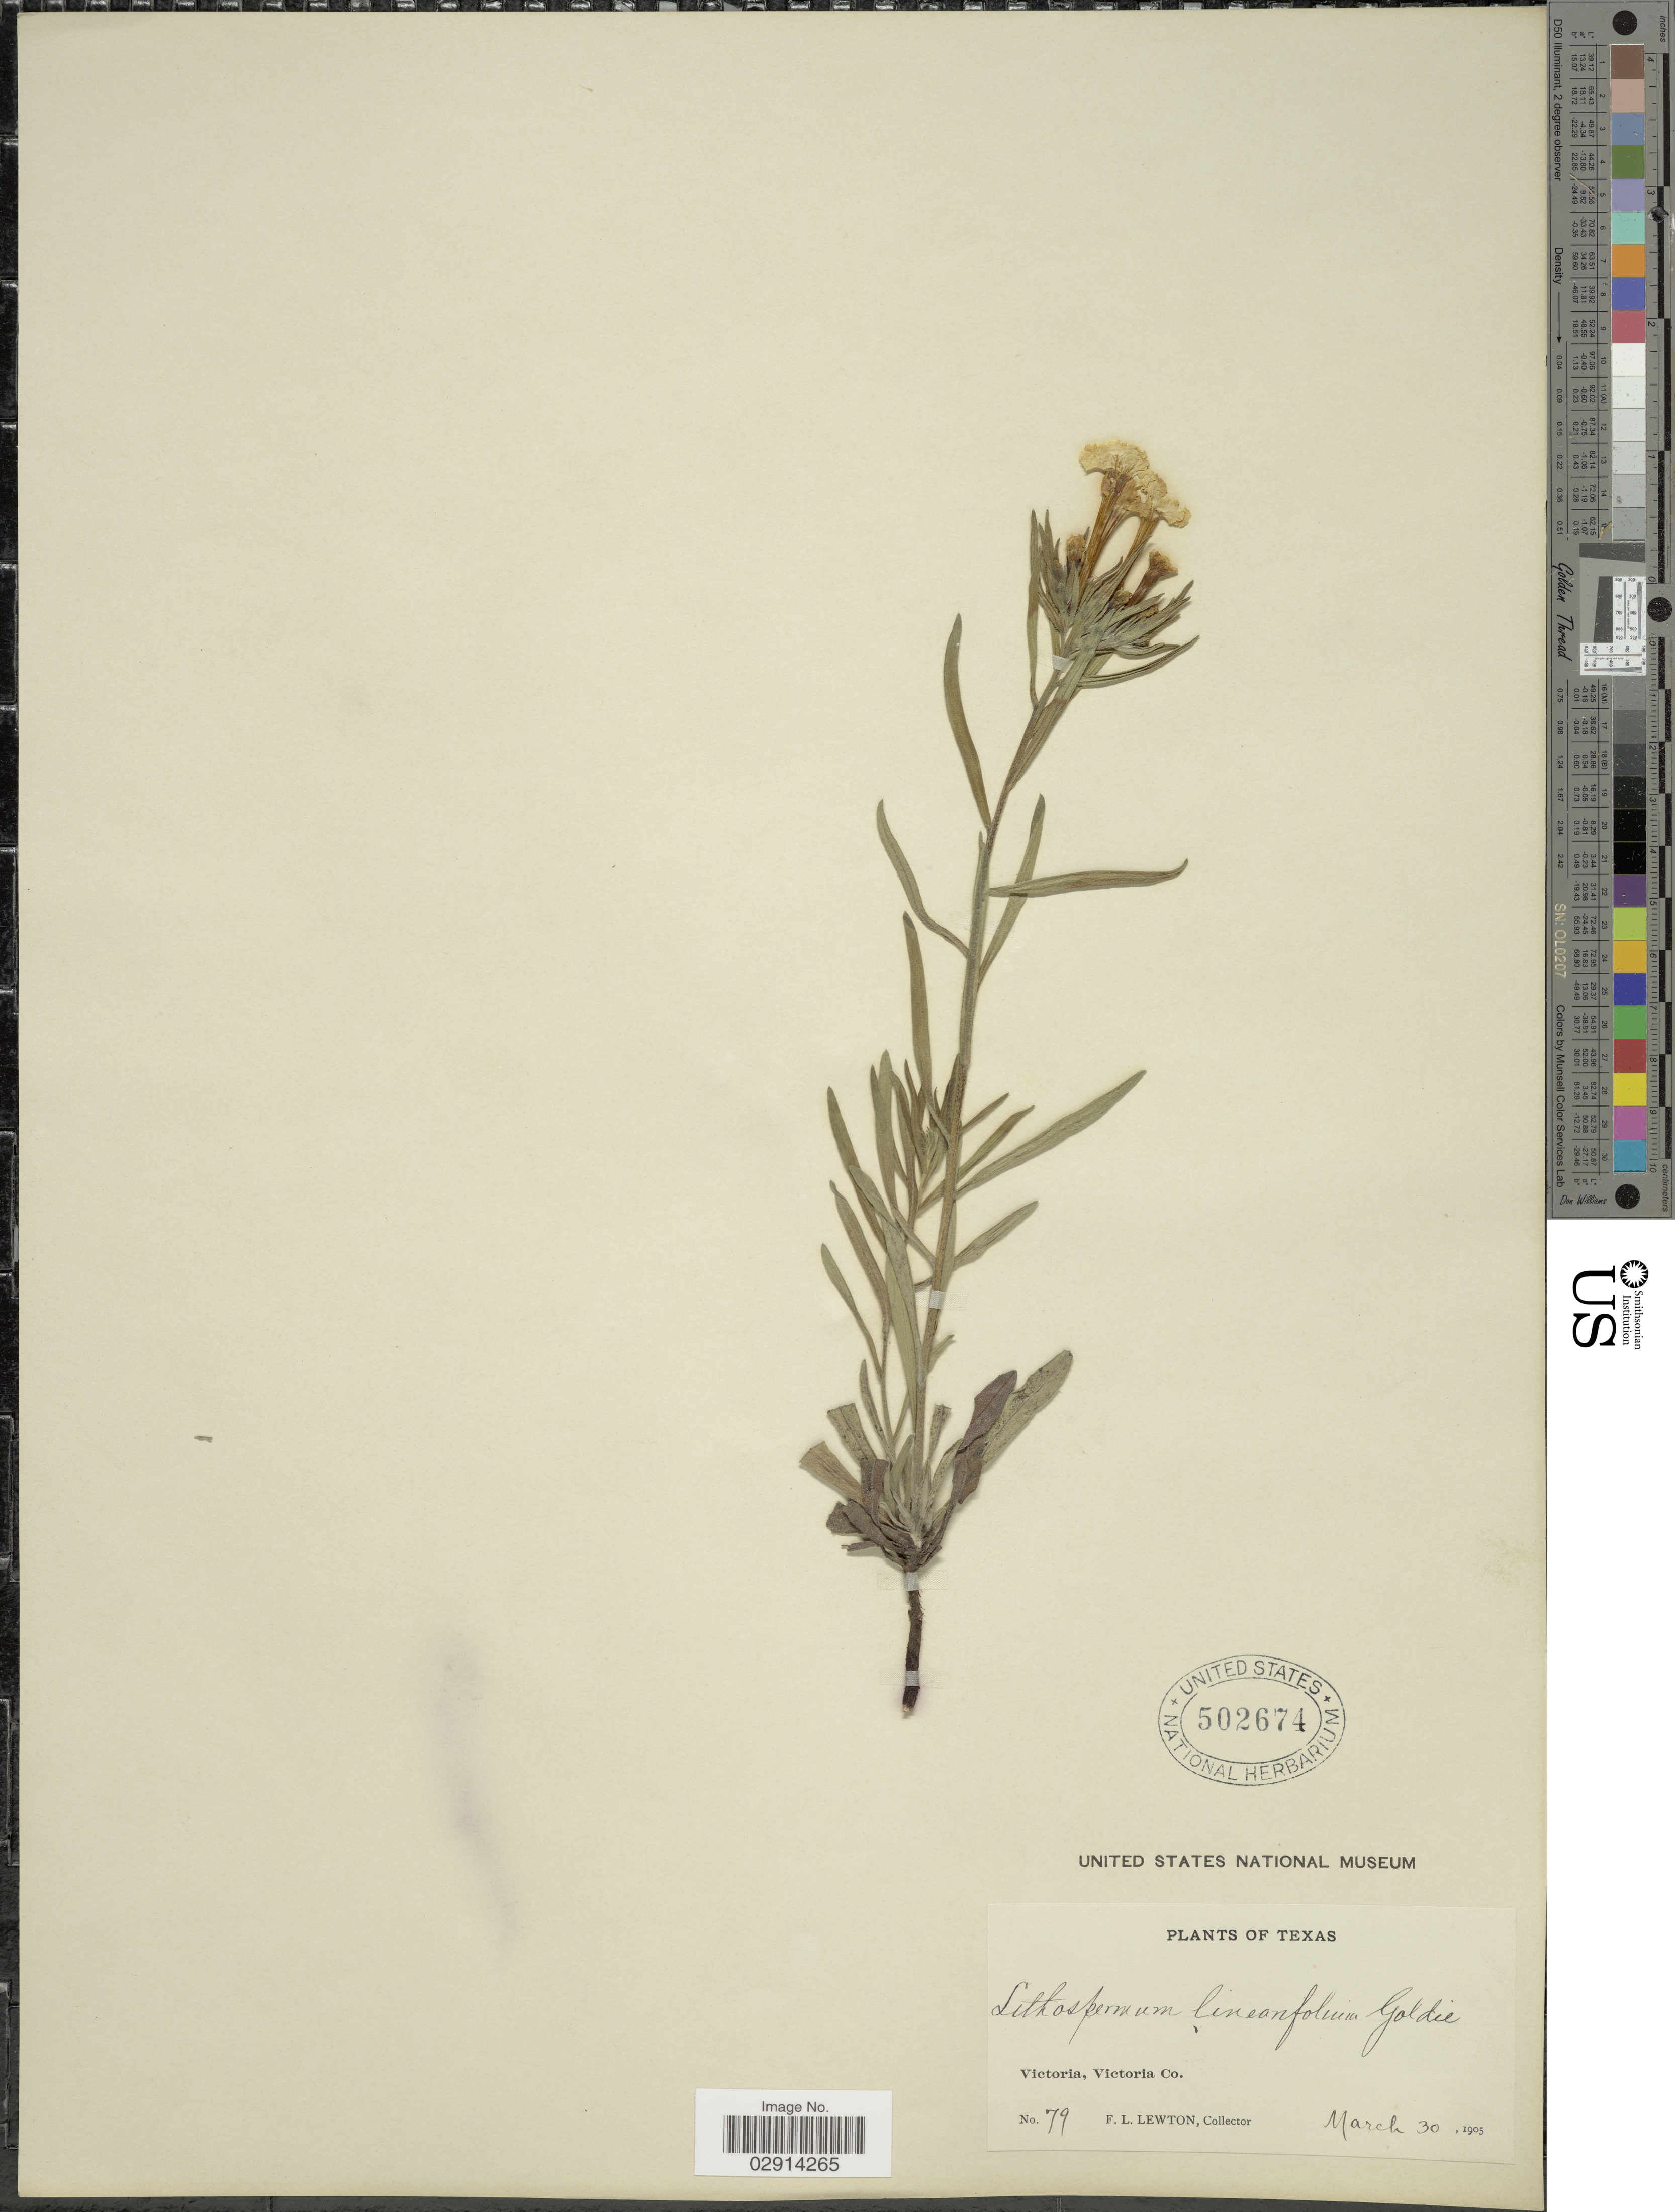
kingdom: Plantae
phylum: Tracheophyta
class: Magnoliopsida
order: Boraginales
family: Boraginaceae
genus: Lithospermum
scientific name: Lithospermum incisum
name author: Lehm.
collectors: F. L. Lewton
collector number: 79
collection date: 1905-03-30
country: United States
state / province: Texas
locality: Victoria, Victoria Co.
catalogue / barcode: US 502674